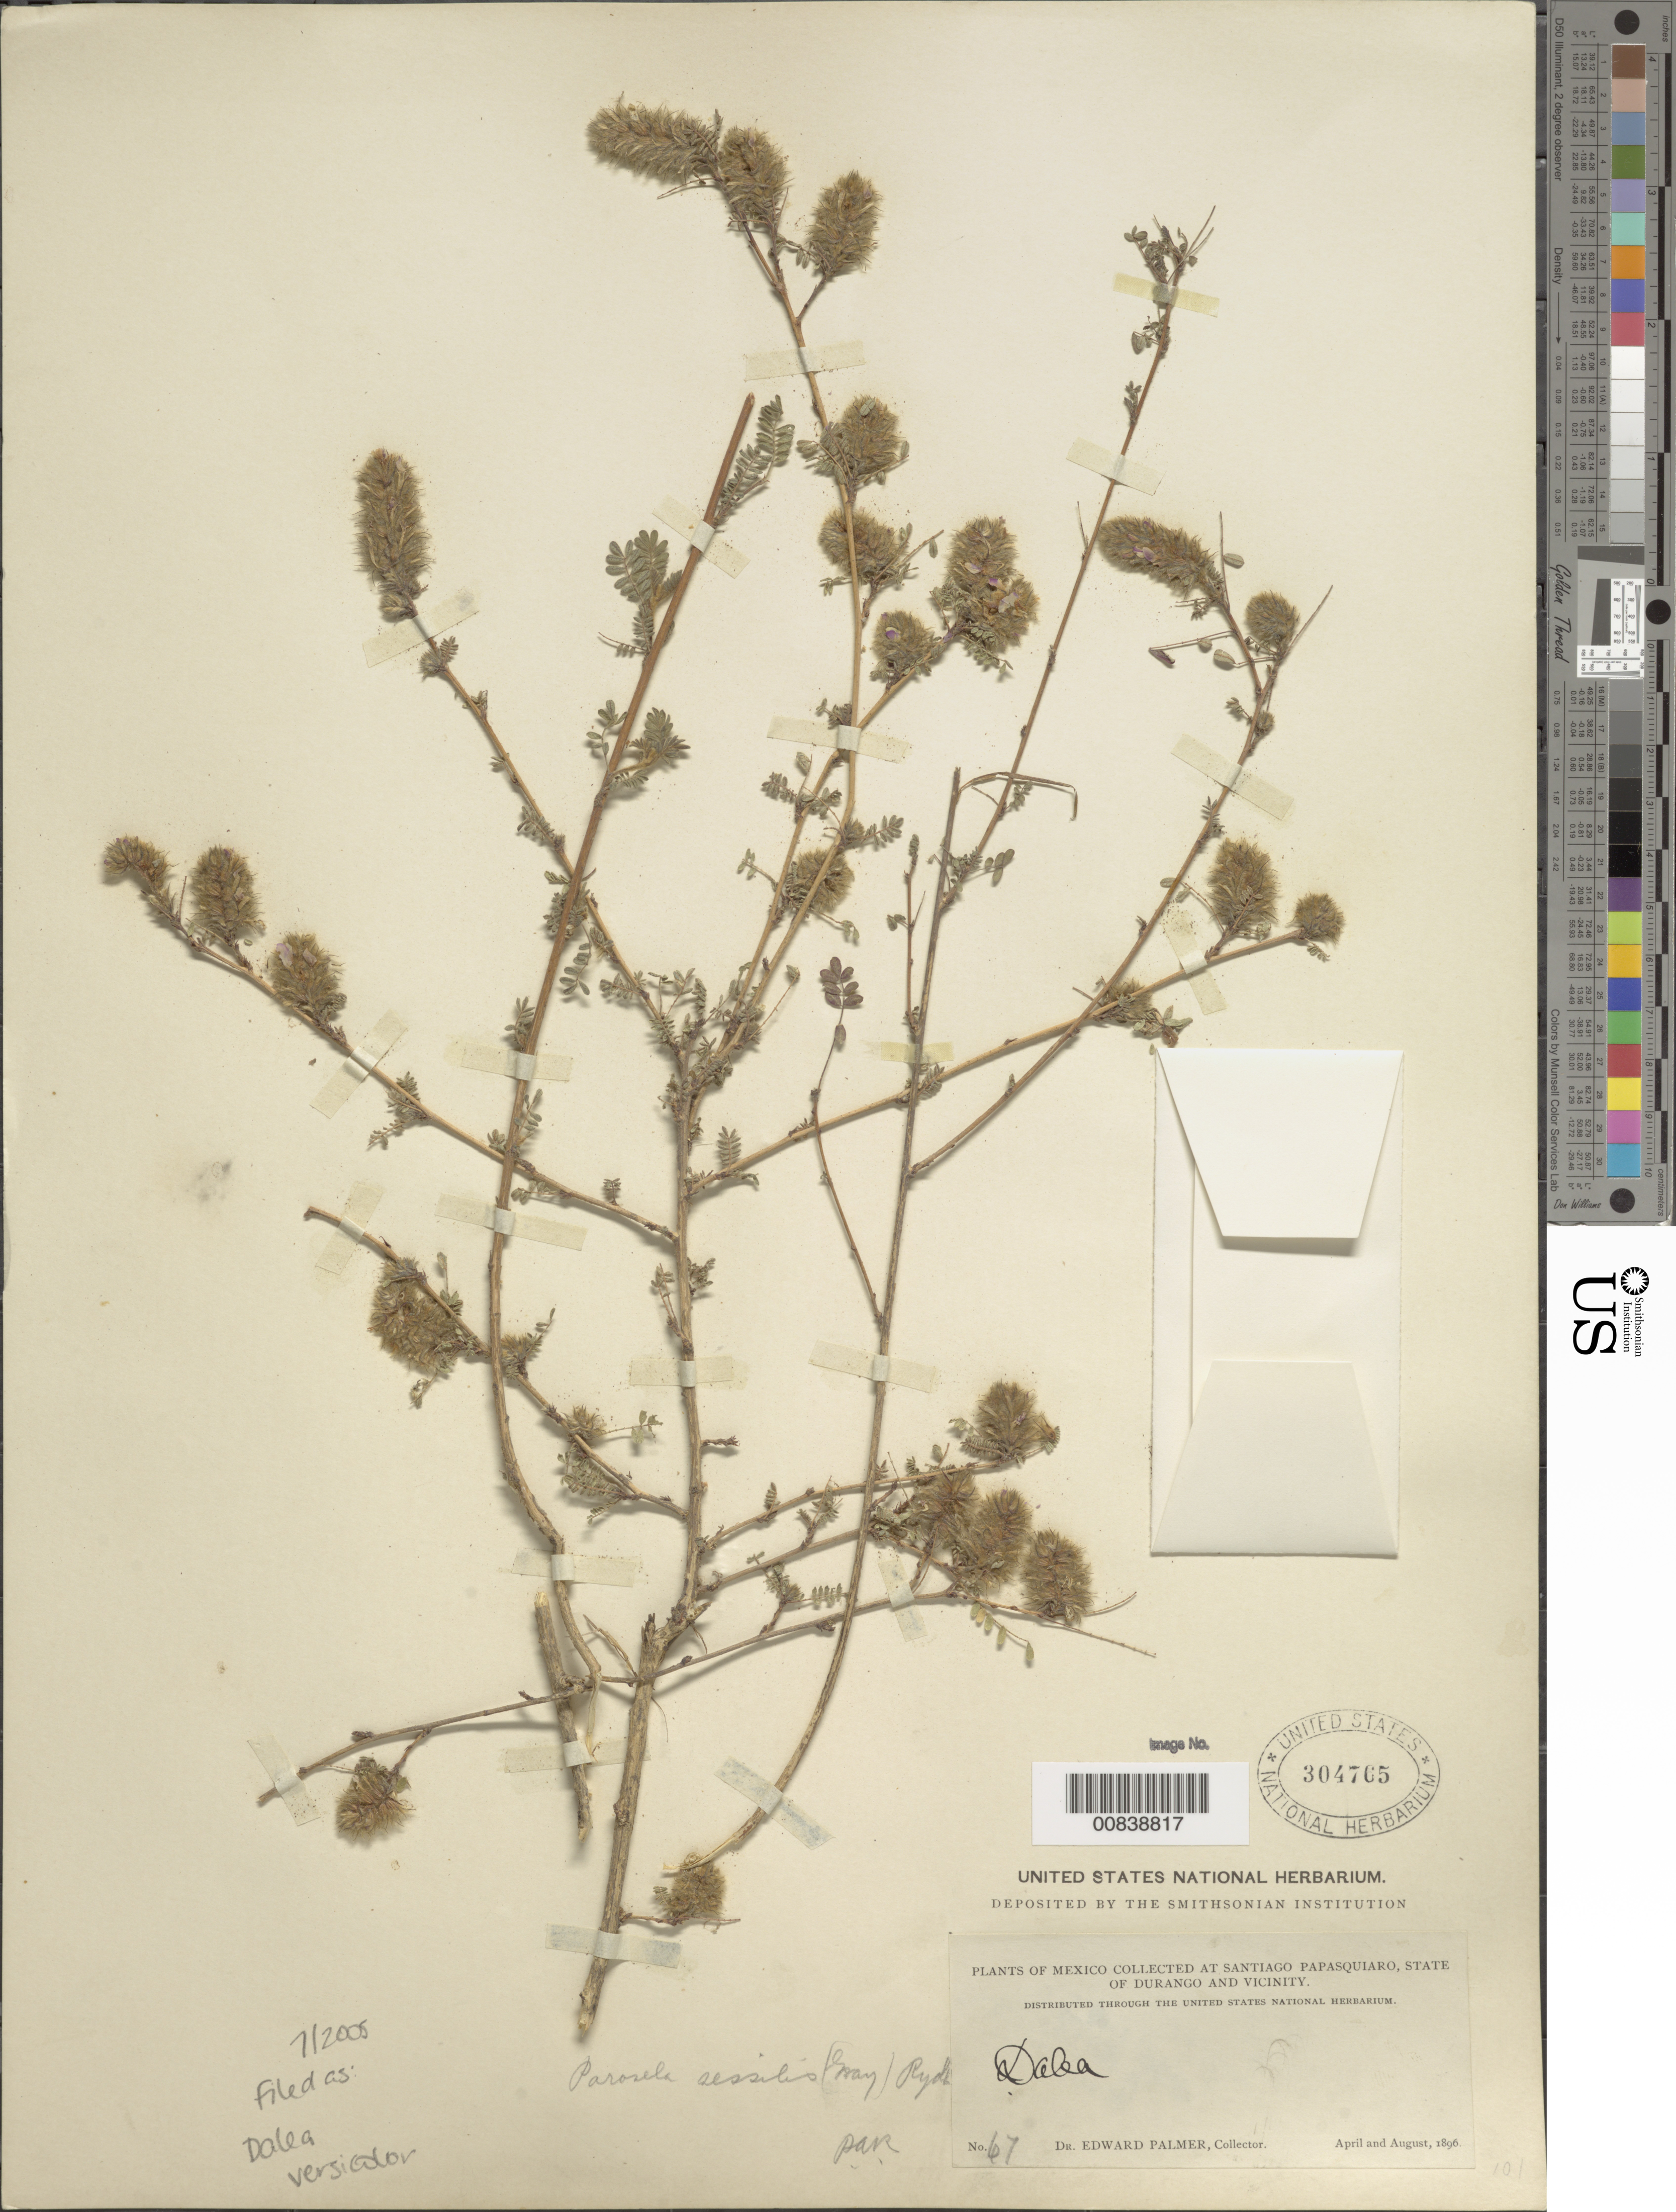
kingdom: Plantae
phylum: Tracheophyta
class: Magnoliopsida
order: Fabales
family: Fabaceae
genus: Dalea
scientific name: Dalea versicolor var. sessilis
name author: Zucc.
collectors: E. Palmer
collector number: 67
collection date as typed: Apr 1896 to -- Aug 1896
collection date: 1896-04/1896-08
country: Mexico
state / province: Durango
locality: Santiago Papasquiaro, Durango and vicinity.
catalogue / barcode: US 304765